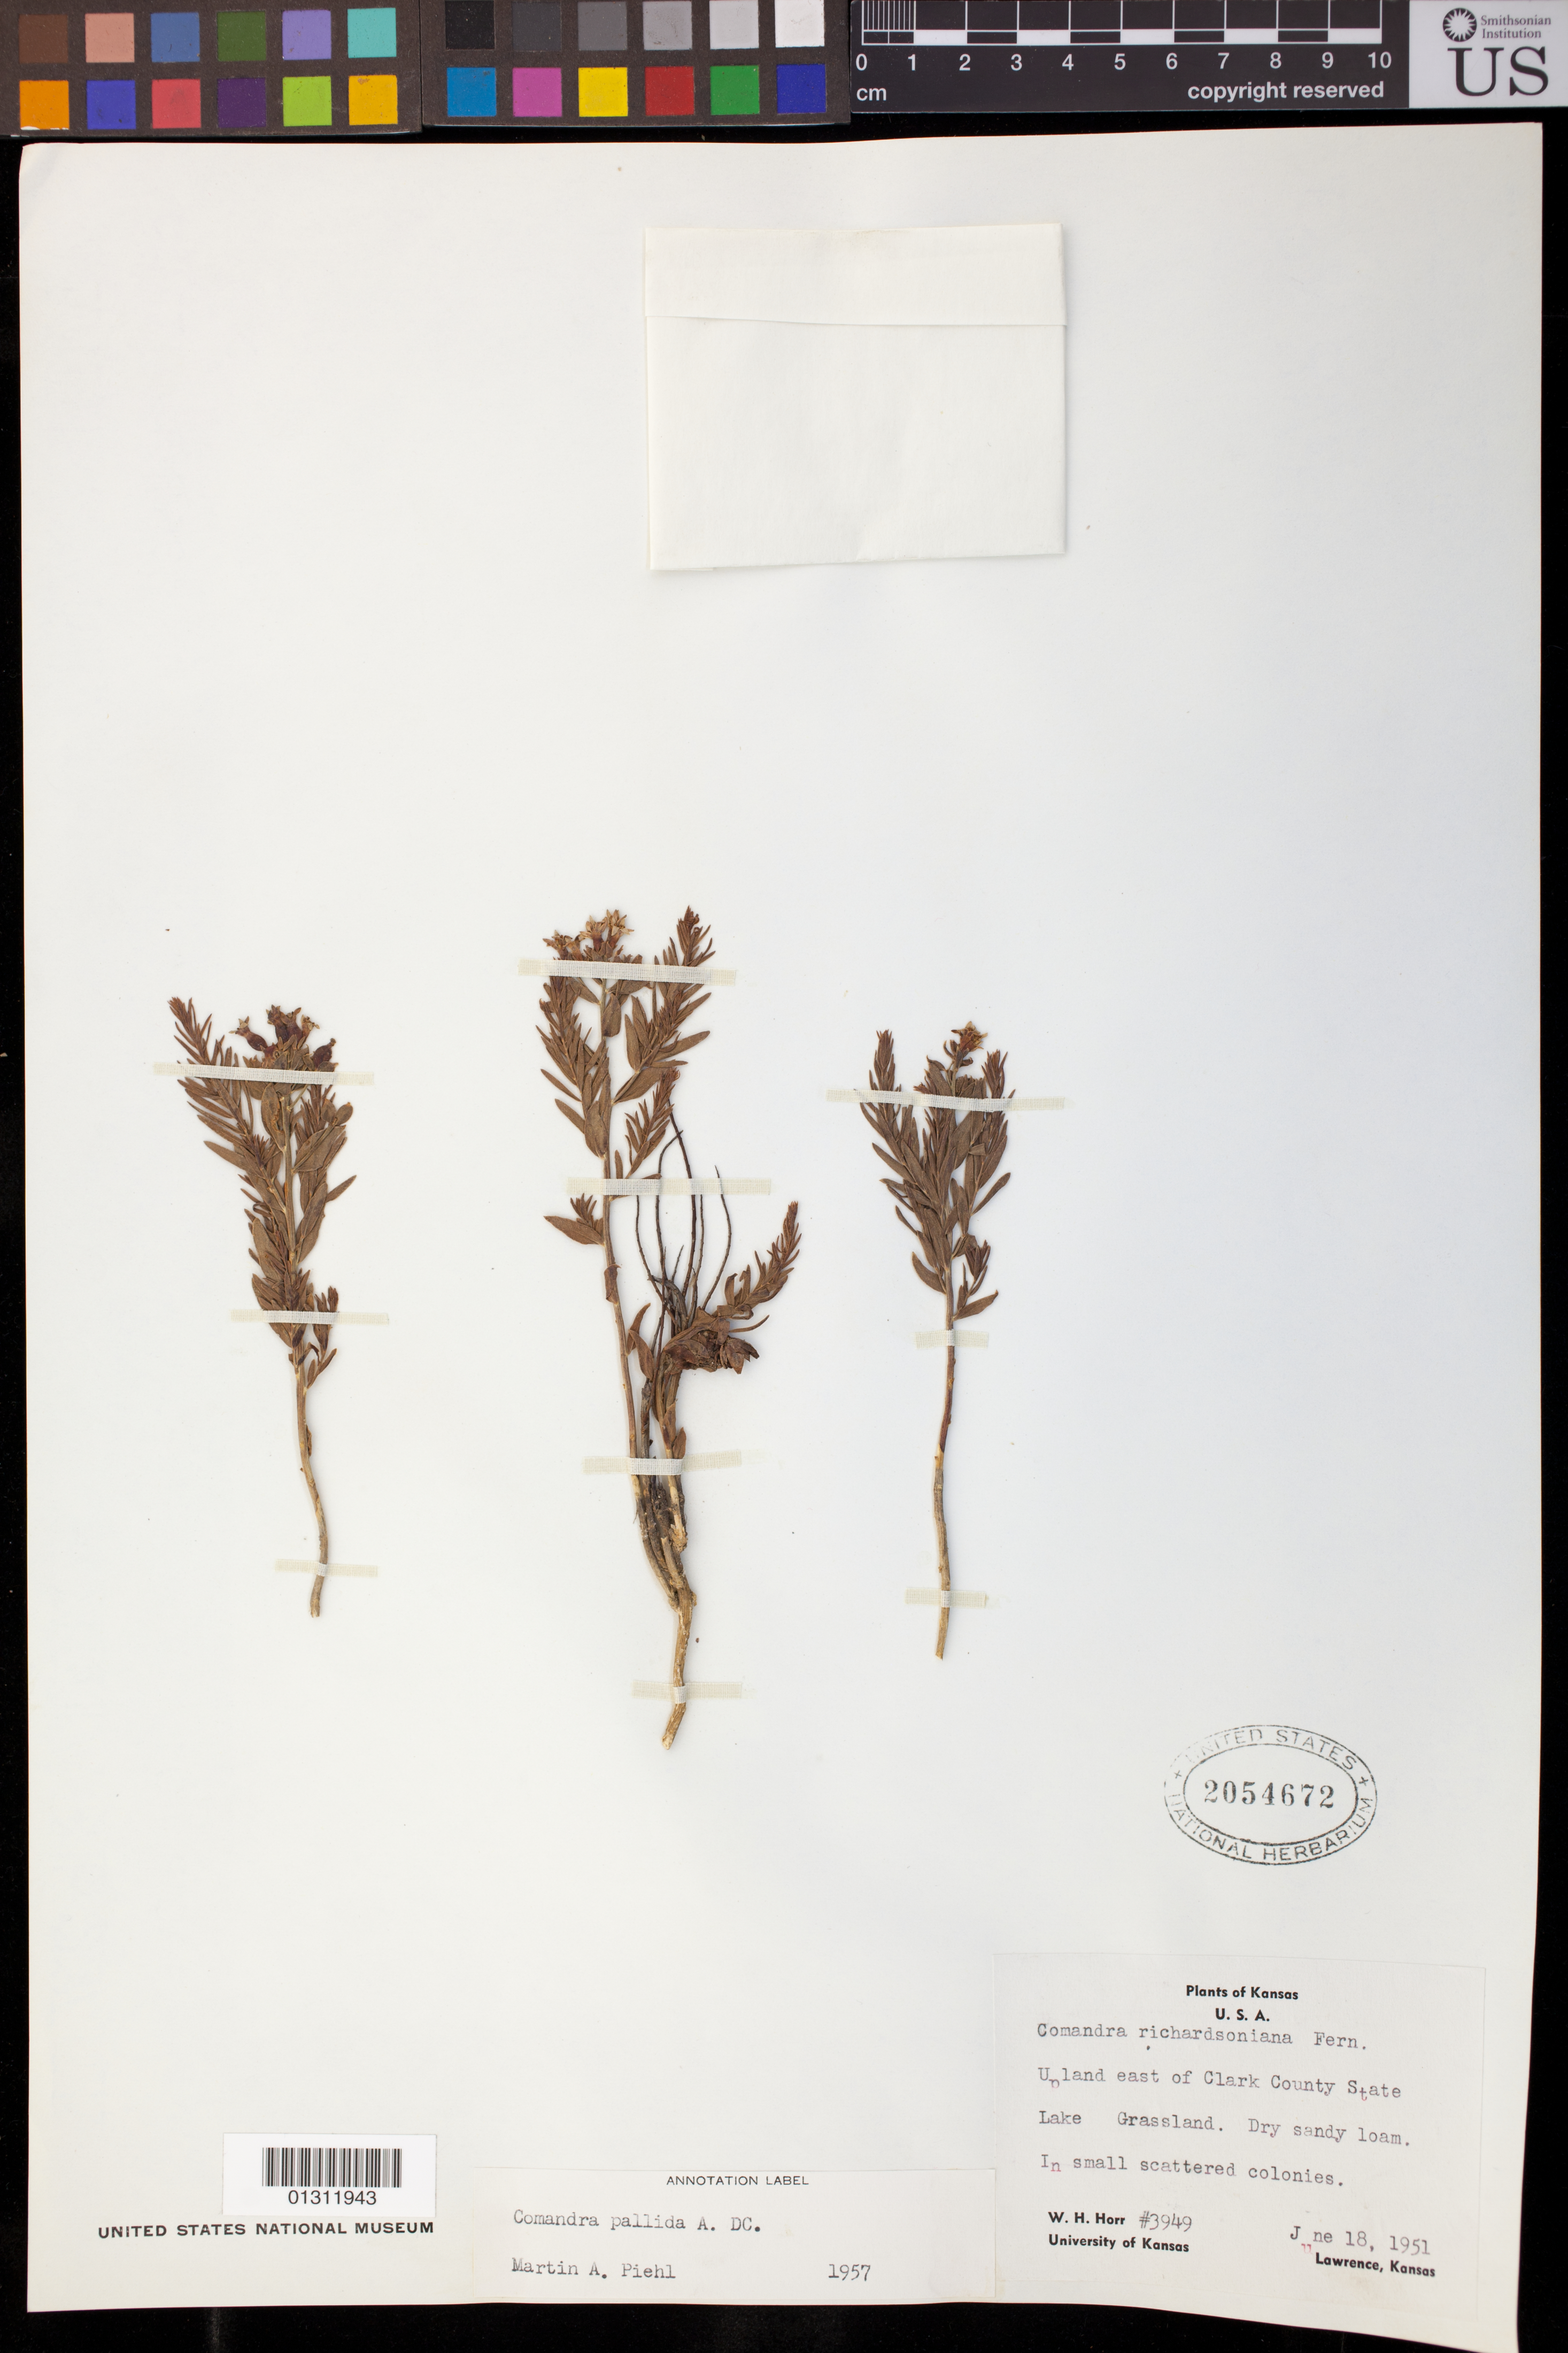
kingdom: Plantae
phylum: Tracheophyta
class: Magnoliopsida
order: Santalales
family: Comandraceae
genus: Comandra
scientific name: Comandra pallida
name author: A. DC.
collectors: W. H. Horr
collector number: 3949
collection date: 1951-06-18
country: United States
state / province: Kansas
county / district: Clark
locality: Upland east of Clark County State Lake grassland.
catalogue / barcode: US 2054672